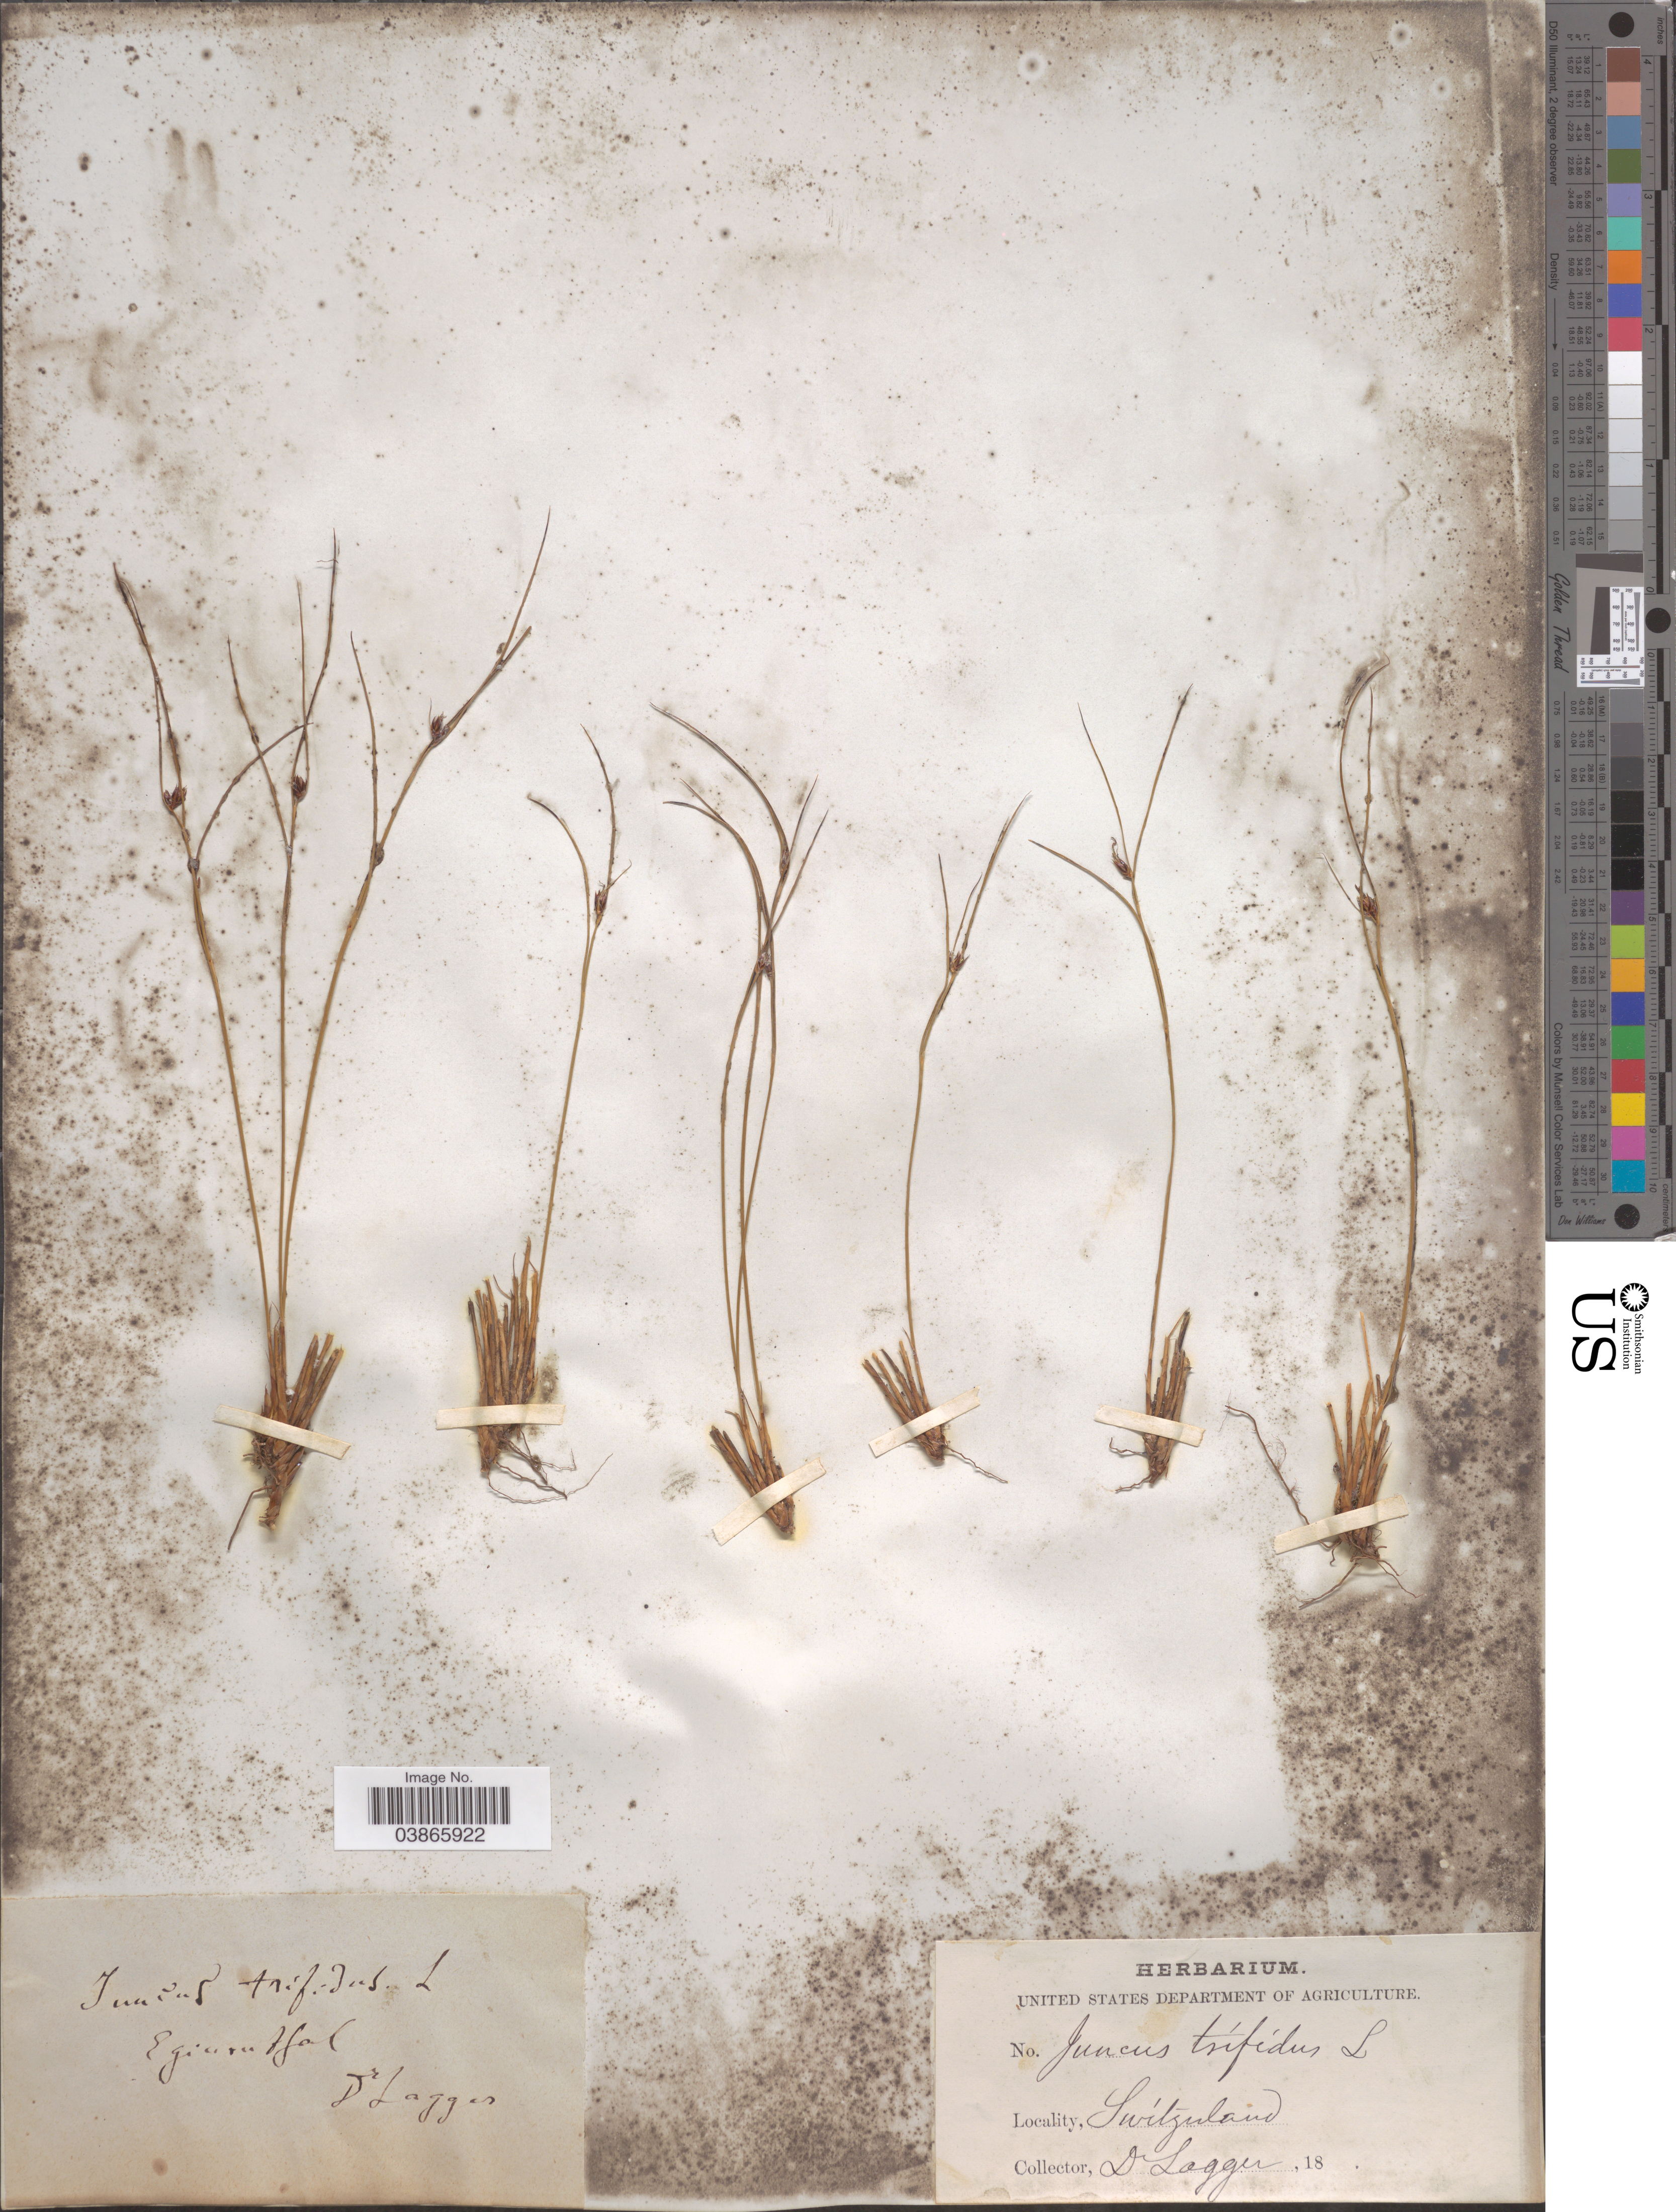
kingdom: Plantae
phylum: Tracheophyta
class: Liliopsida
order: Poales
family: Juncaceae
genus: Juncus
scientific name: Juncus trifidus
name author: L.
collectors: F. J. Lagger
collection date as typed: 18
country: Switzerland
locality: Eginenthal (Eigenthal)